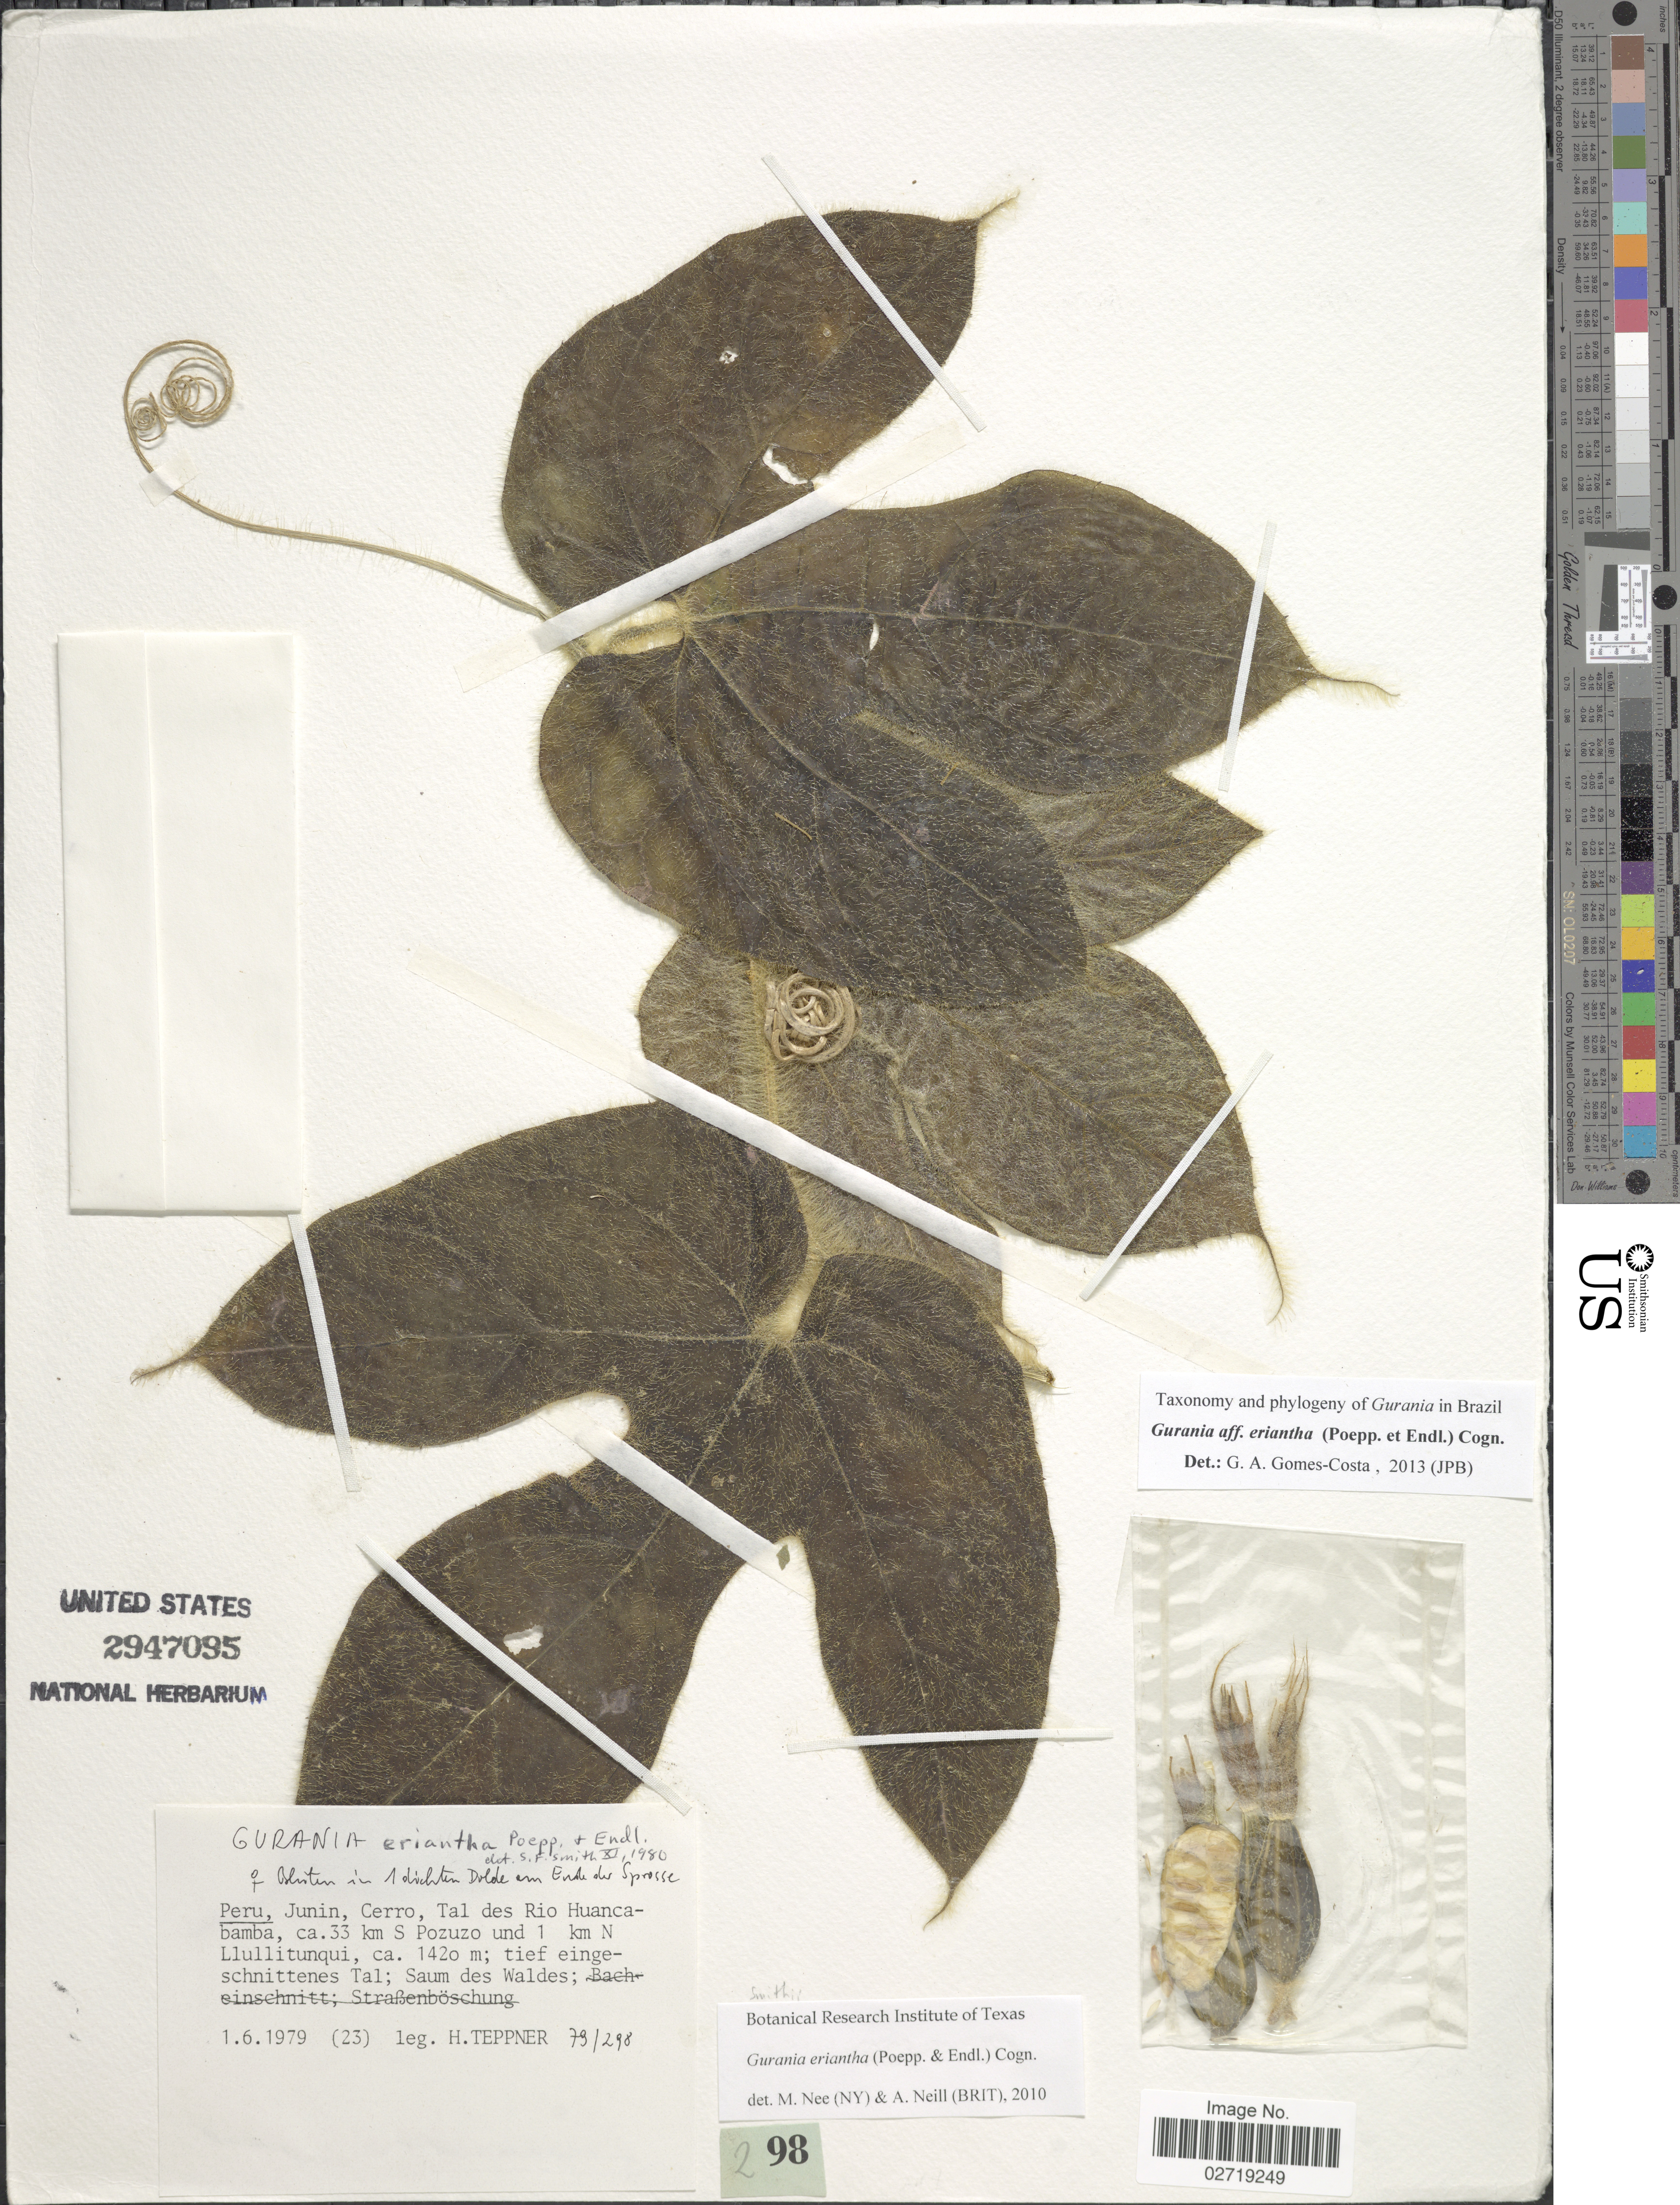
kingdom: Plantae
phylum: Tracheophyta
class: Magnoliopsida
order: Cucurbitales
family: Cucurbitaceae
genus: Gurania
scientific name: Gurania eriantha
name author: (Poepp. & Endl.) Cogn.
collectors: H. Teppner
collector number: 23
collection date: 1979-06-01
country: Peru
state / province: Junín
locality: Cerro, Tal des Rio Huancabamba, ca.33 km S Pozuzo und 1 km N Llullitunqui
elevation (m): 1420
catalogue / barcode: US 2947095